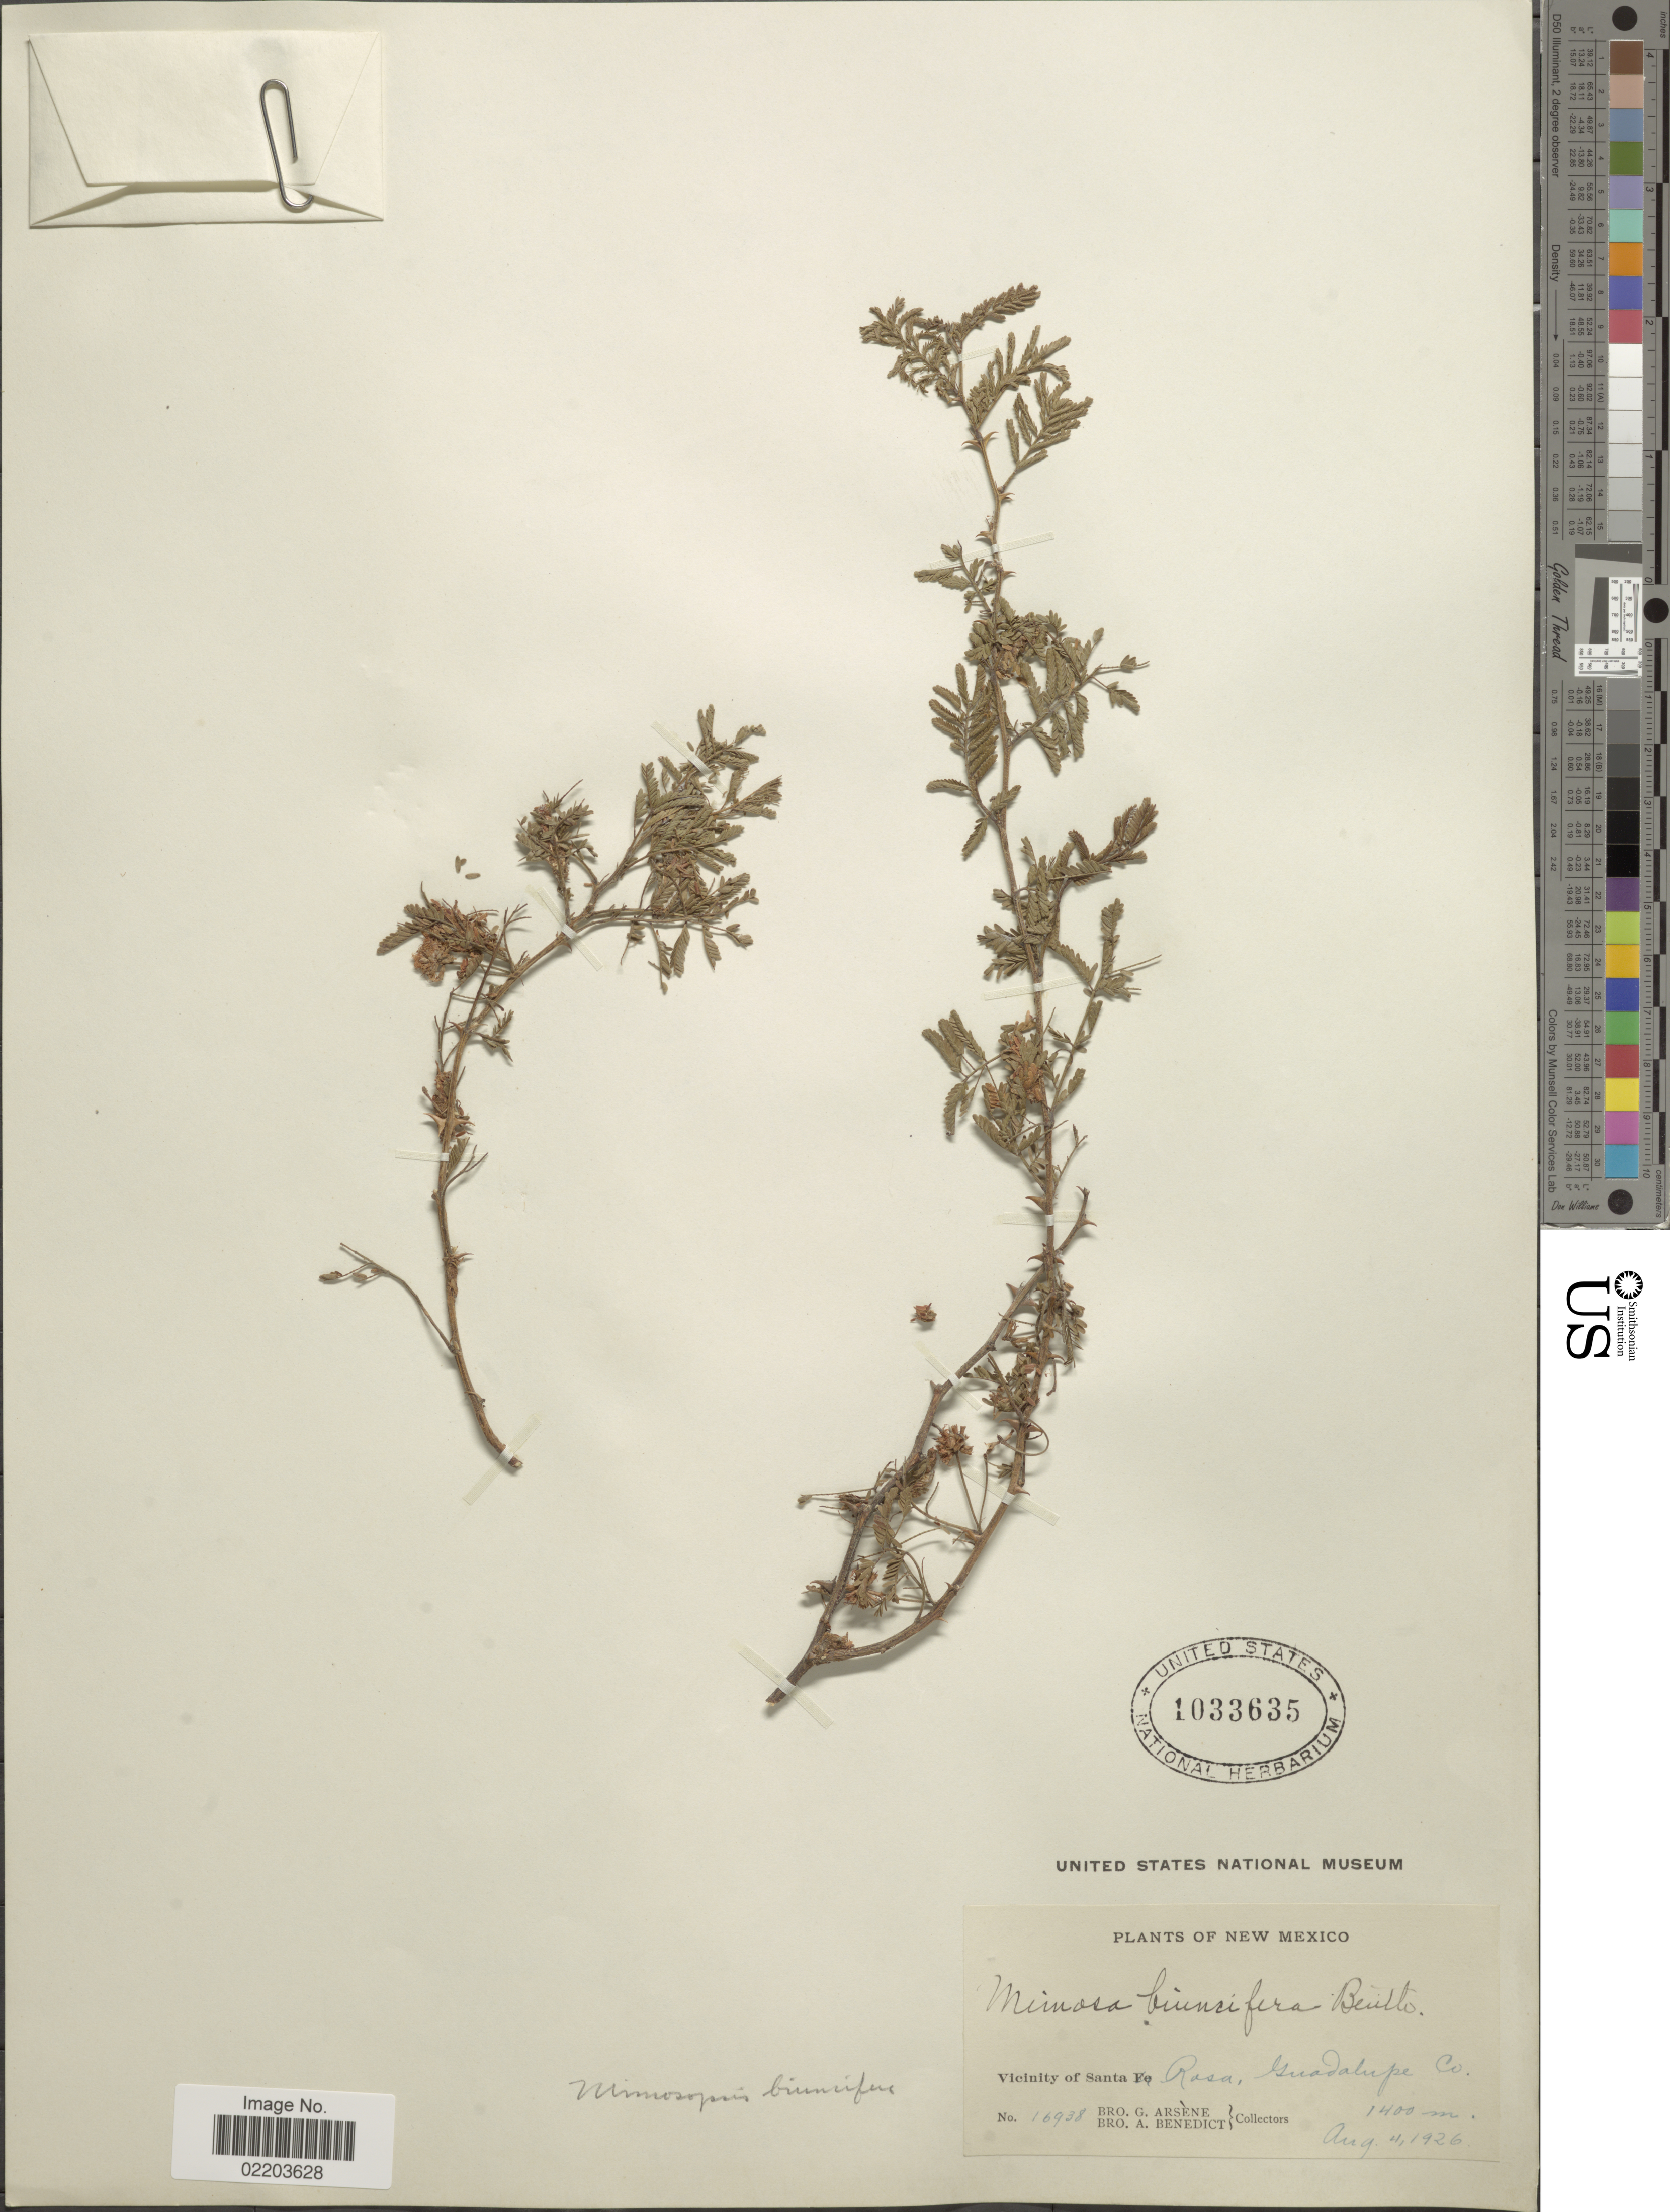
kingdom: Plantae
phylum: Tracheophyta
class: Magnoliopsida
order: Fabales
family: Fabaceae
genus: Mimosa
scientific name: Mimosa biuncifera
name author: Benth.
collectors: Bro. G. Arsène & Bro. A. Benedict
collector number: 16938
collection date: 1926-08-11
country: United States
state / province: New Mexico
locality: Vicinity of Santa Rosa, Guadalupe Co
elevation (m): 1400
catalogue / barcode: US 1033635